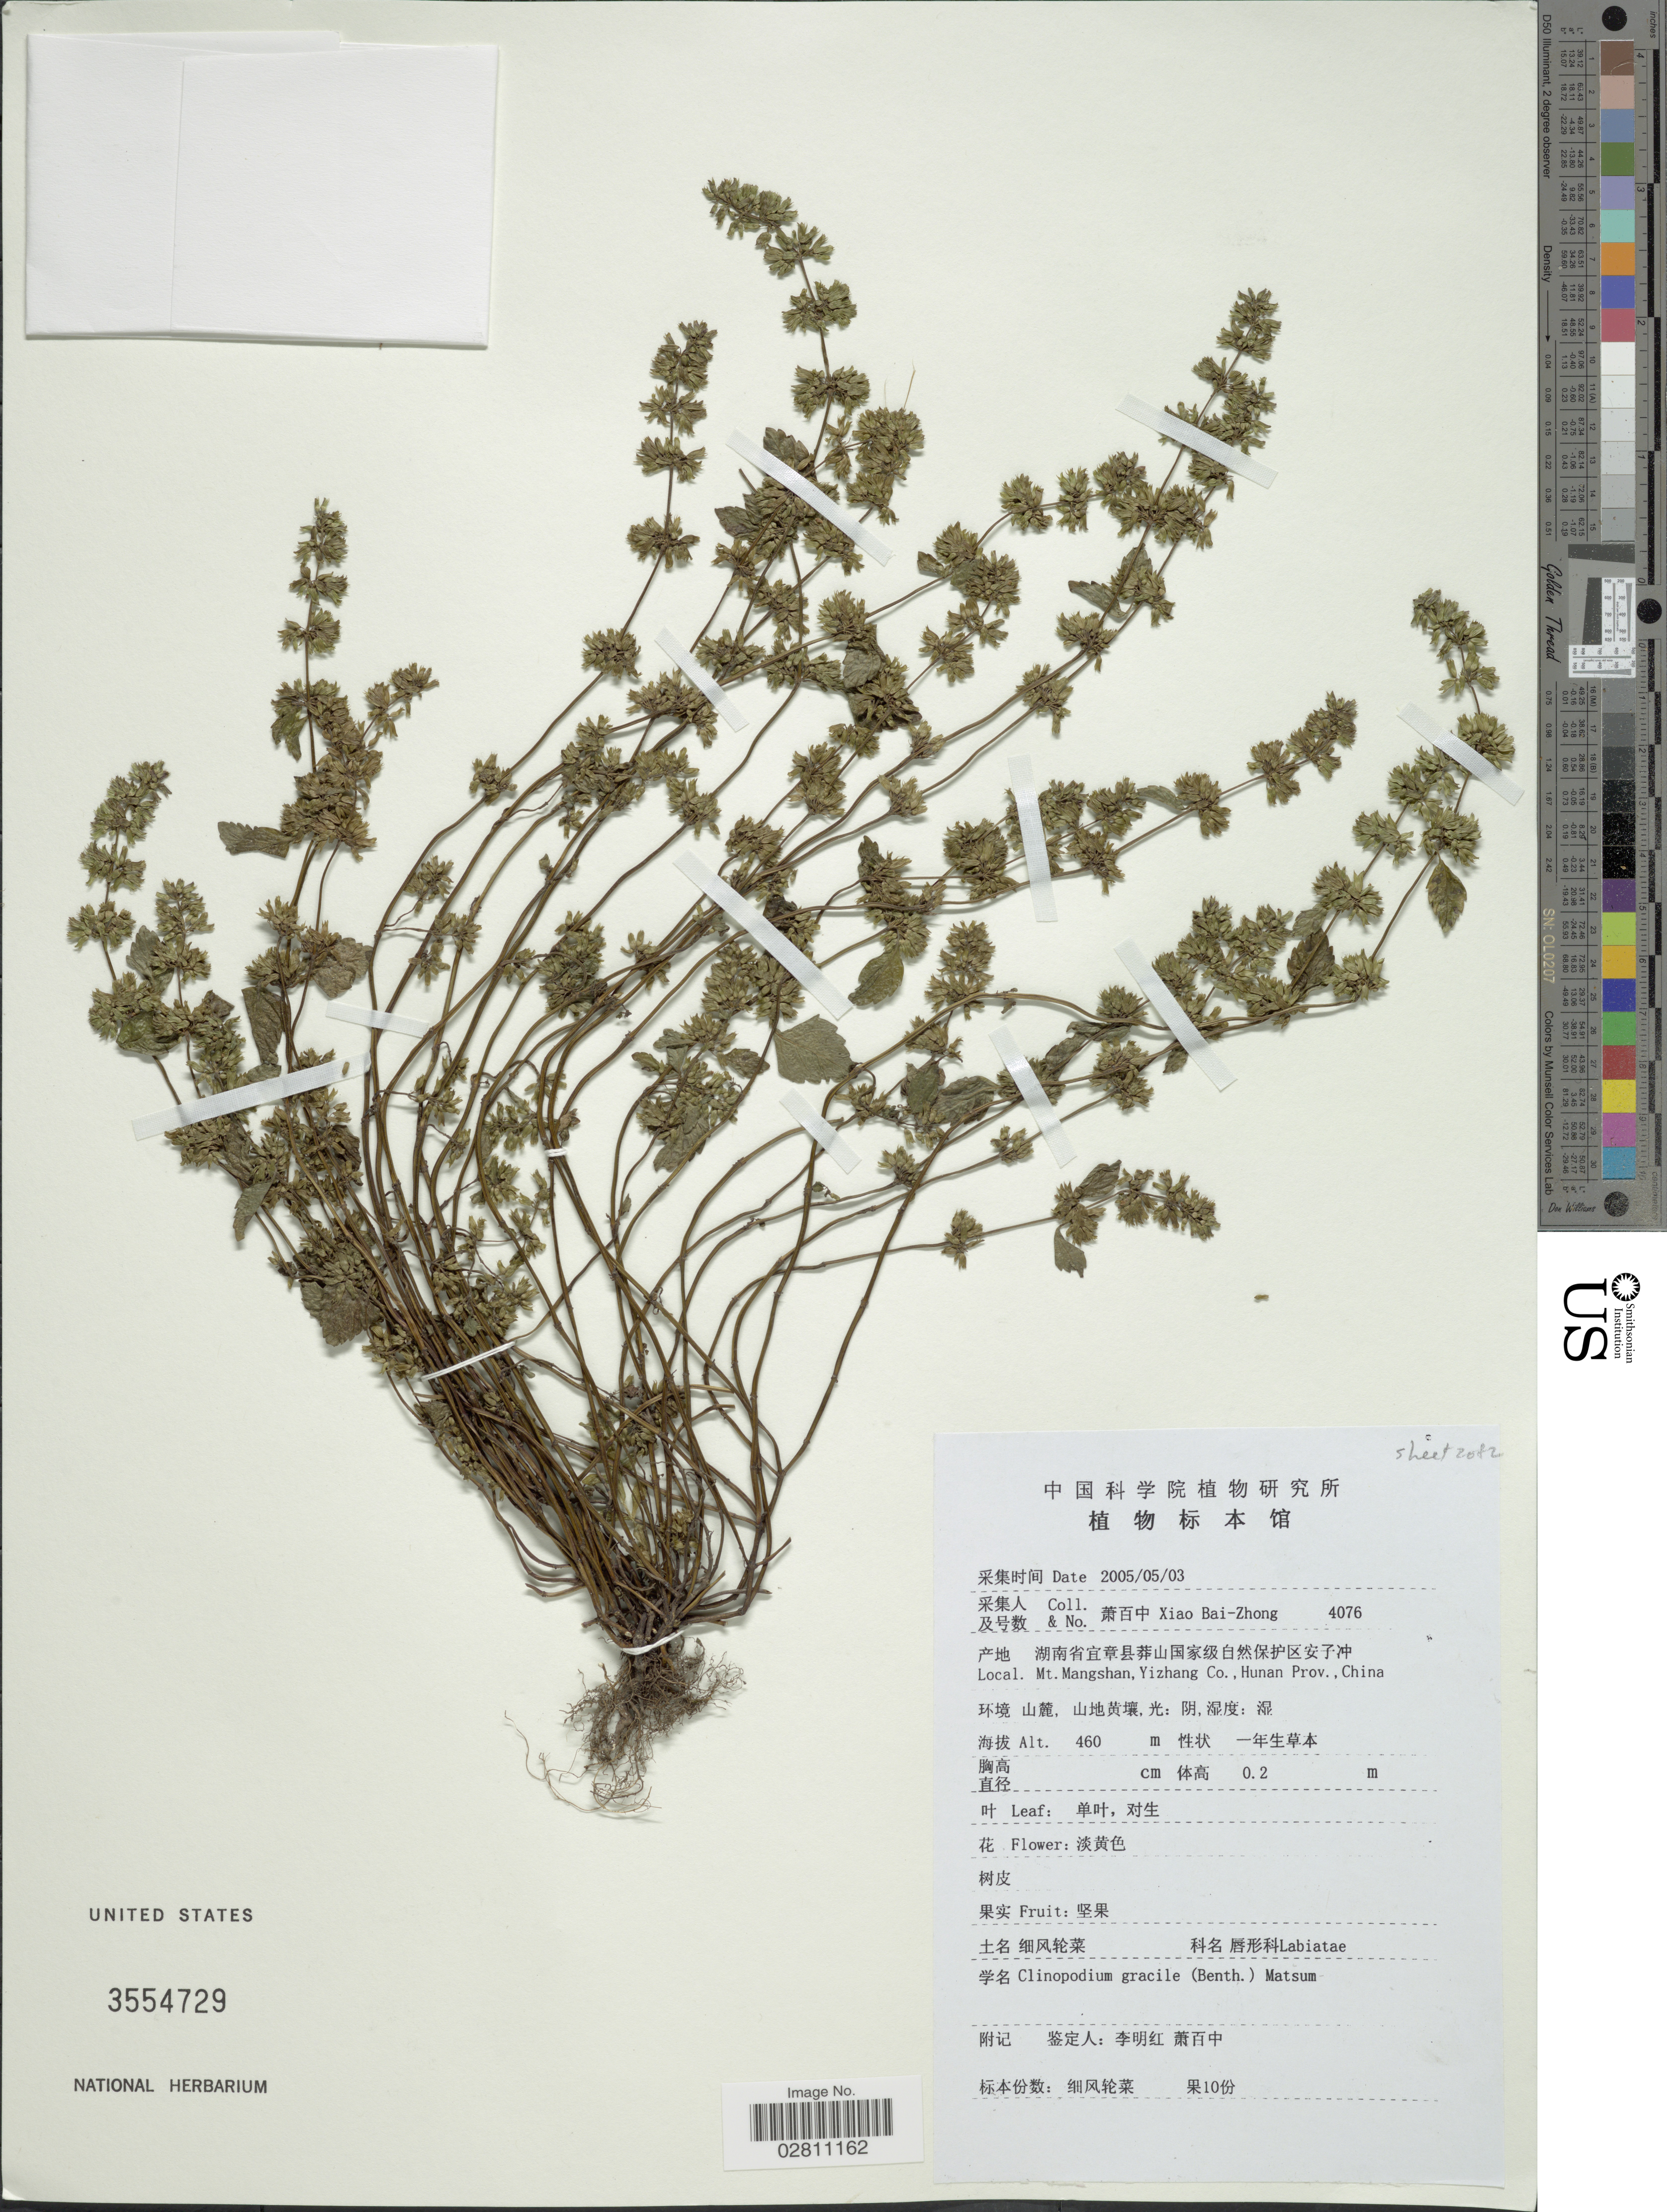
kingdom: Plantae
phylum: Tracheophyta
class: Magnoliopsida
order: Lamiales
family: Lamiaceae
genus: Clinopodium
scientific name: Clinopodium gracile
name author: (Benth.) Kuntze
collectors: B. Z. Xiao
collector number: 4076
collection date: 2005-05-03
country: China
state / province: Hunan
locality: Mt. Mangshan, Yizhang Co., Hunan Prov.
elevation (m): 460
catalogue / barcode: US 3554729